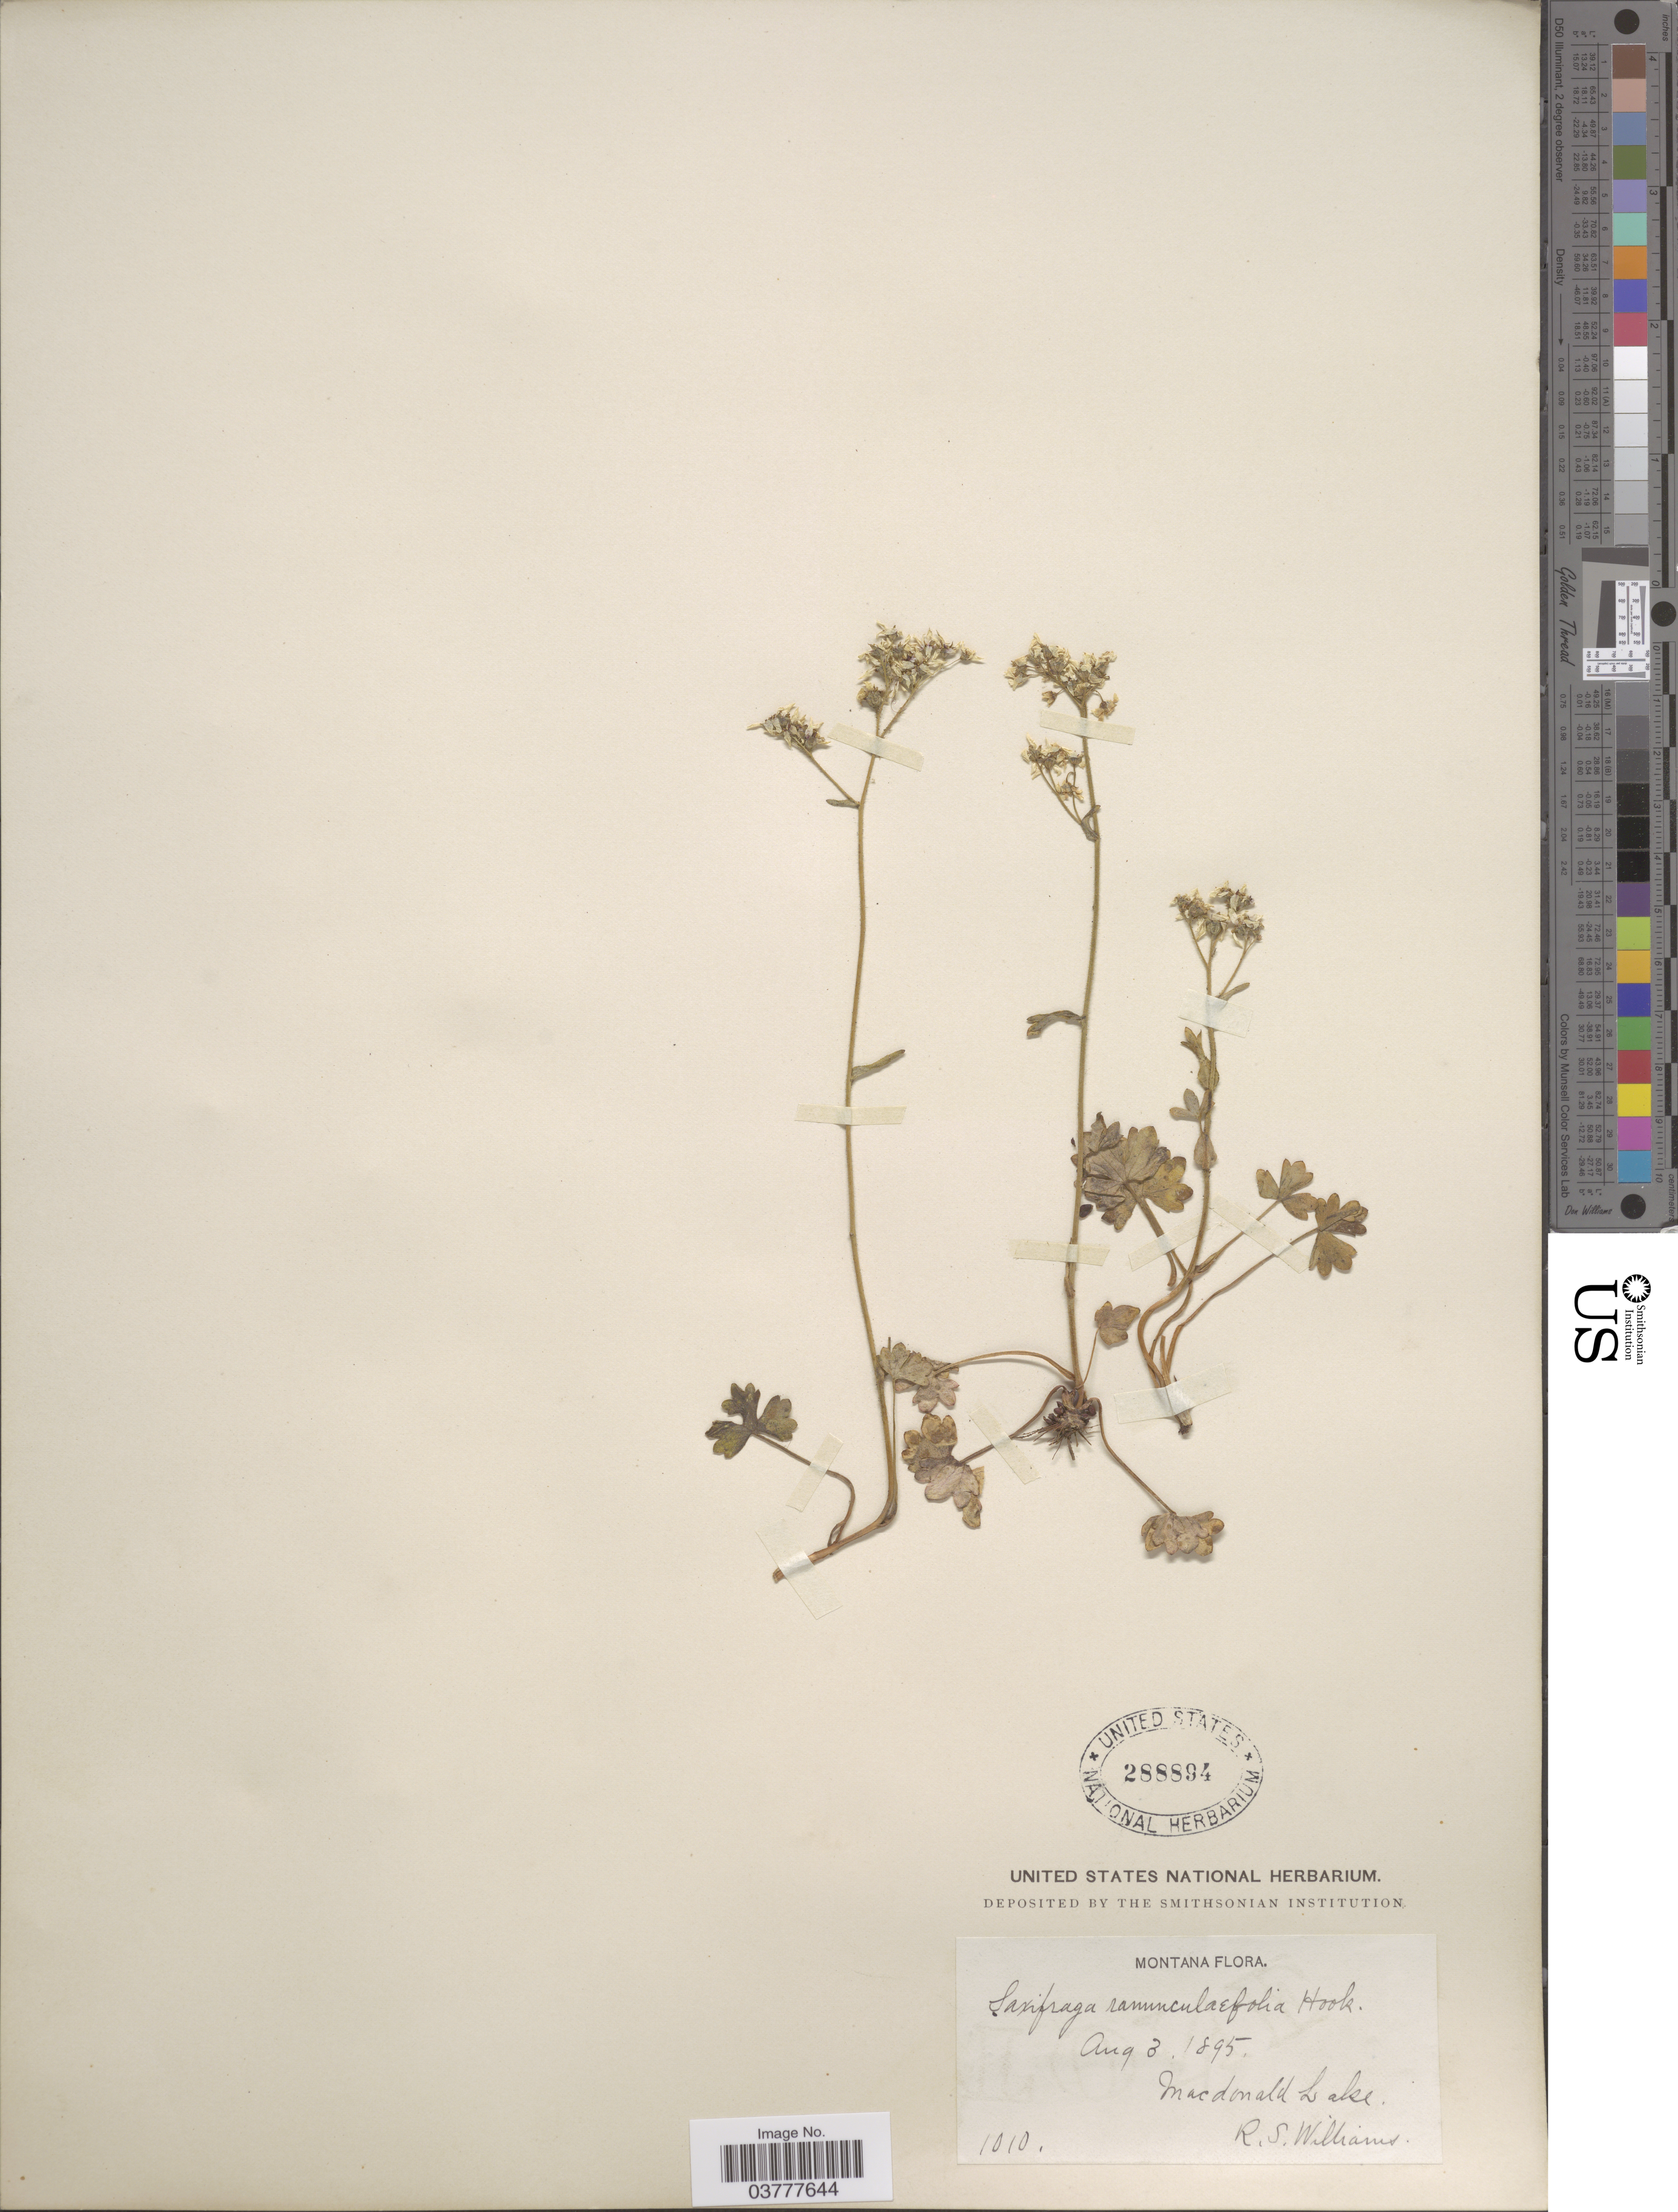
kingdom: Plantae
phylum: Tracheophyta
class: Magnoliopsida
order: Saxifragales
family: Saxifragaceae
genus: Hemieva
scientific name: Hemieva ranunculifolia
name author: (Hook.) Raf.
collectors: R. S. Williams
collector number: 1010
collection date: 1895-08-03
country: United States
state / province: Montana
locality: Macdonald Lake.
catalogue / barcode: US 288894